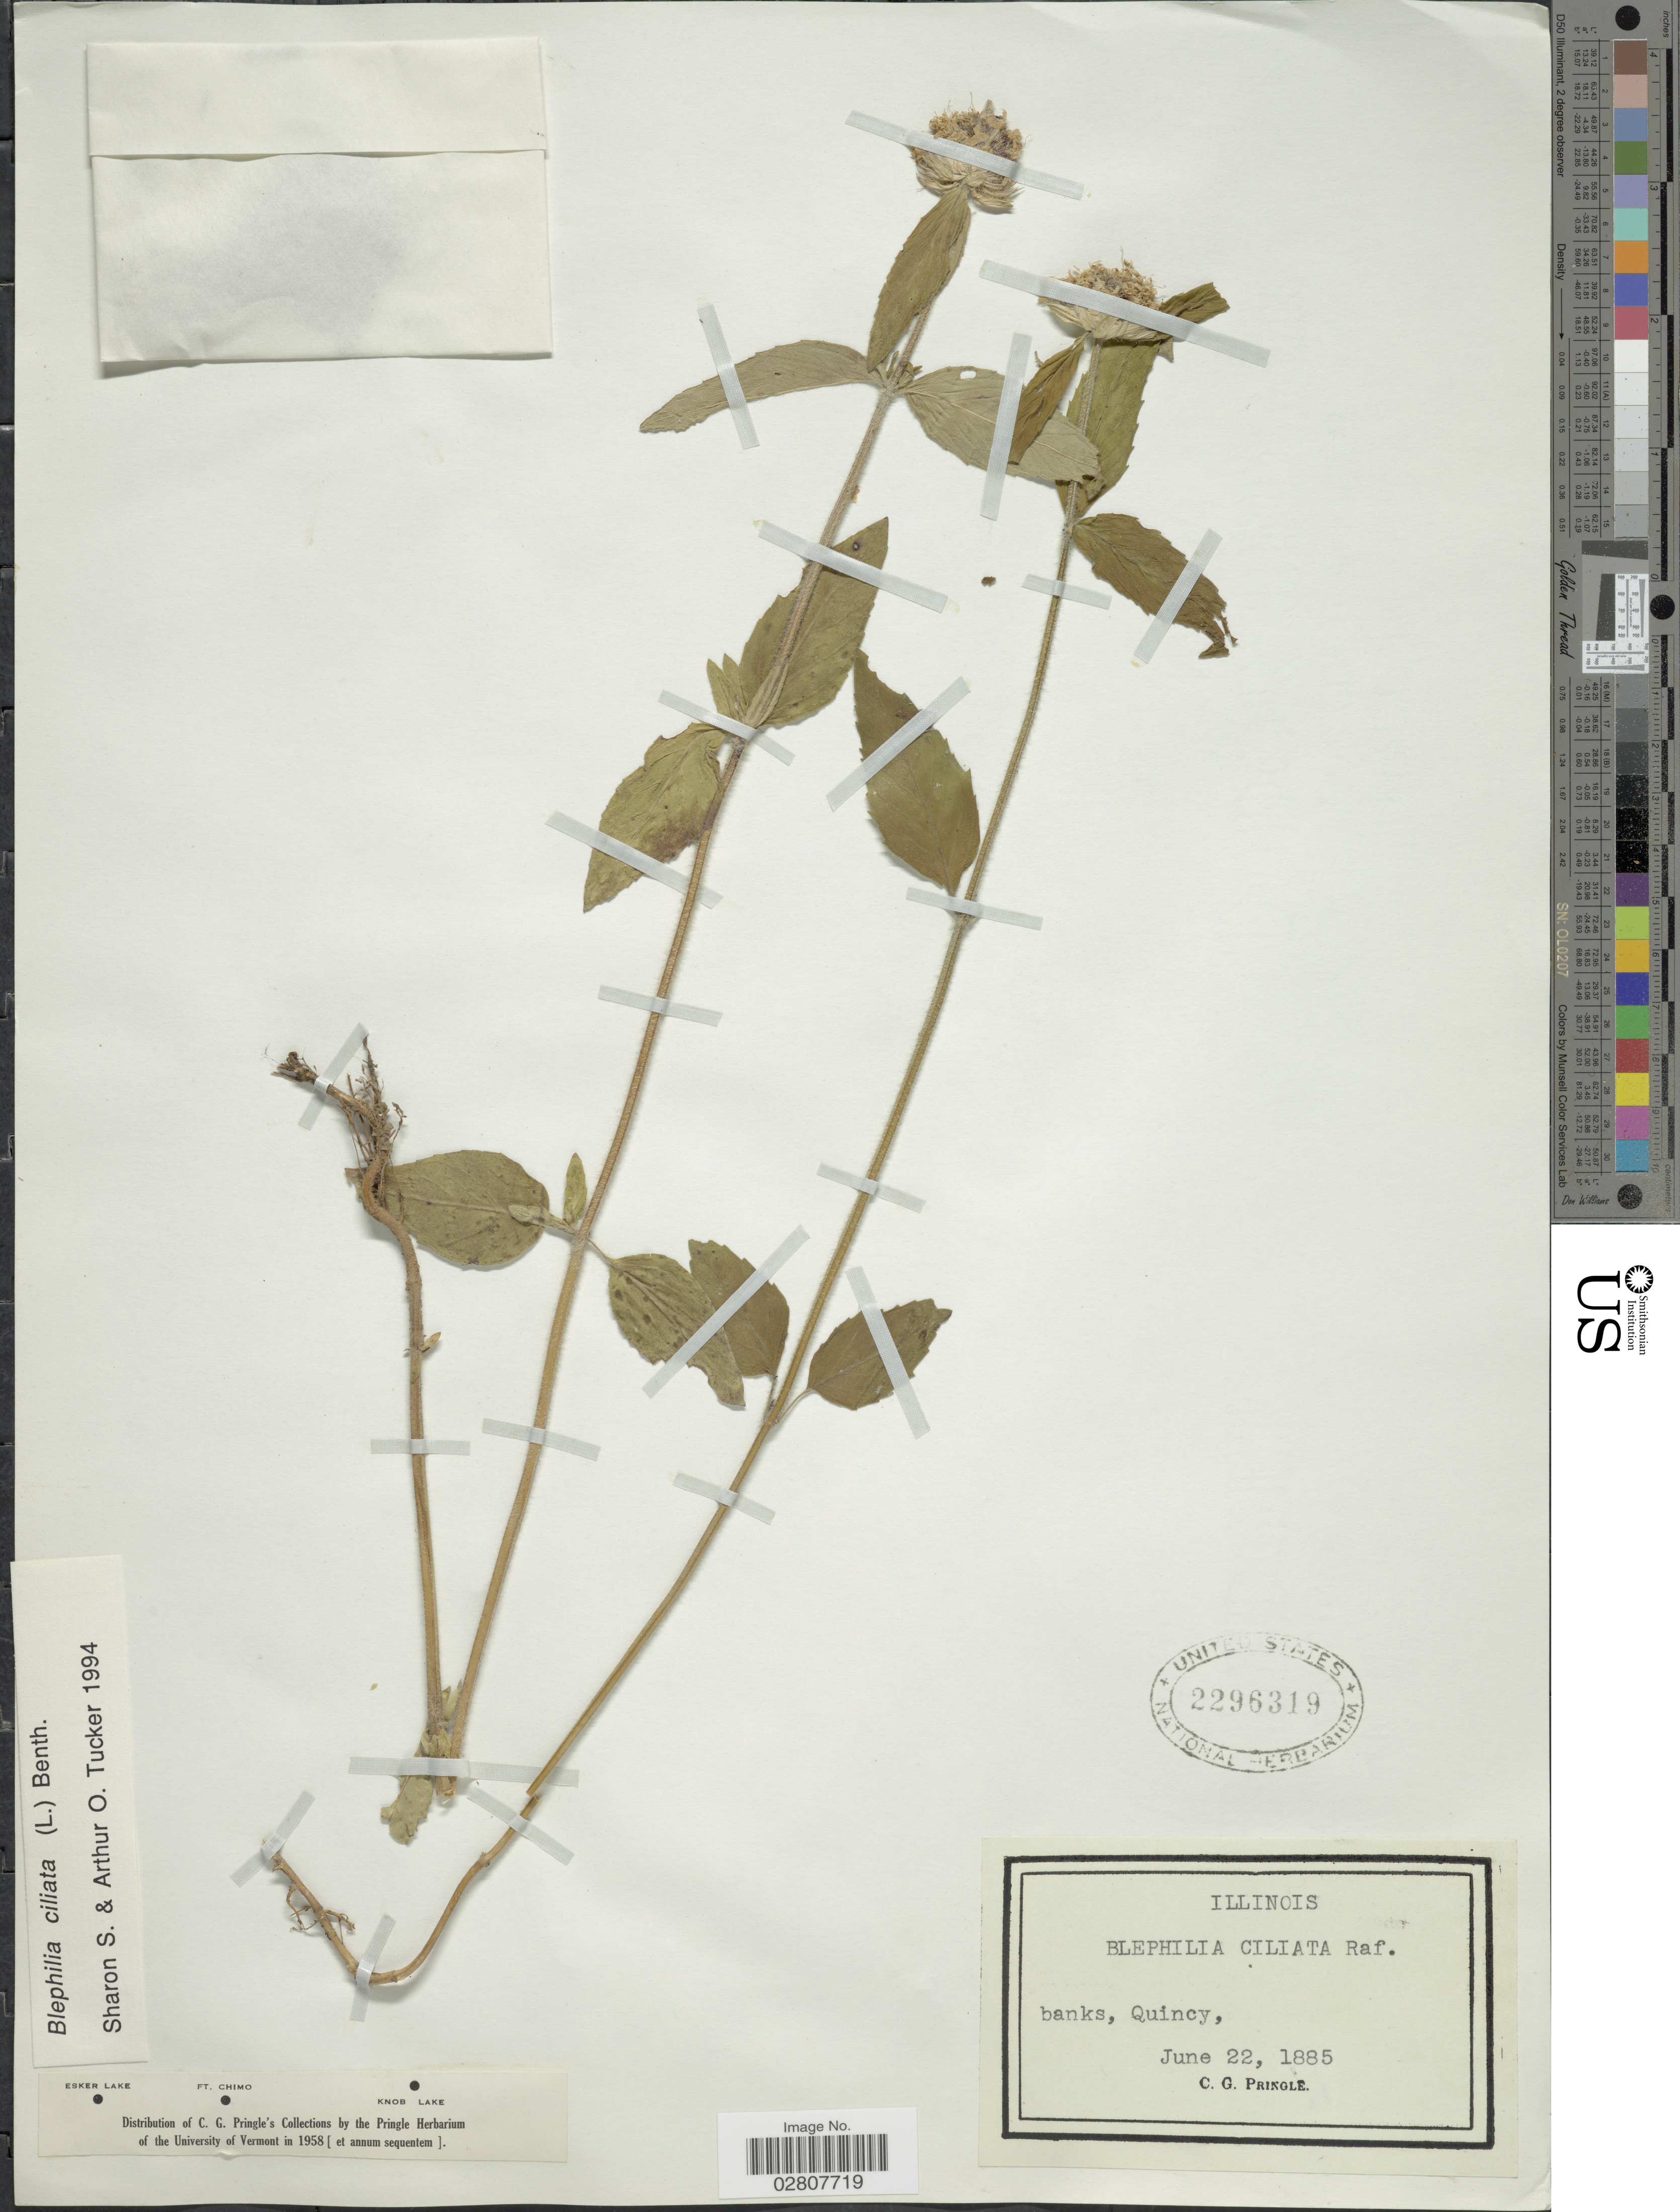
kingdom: Plantae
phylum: Tracheophyta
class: Magnoliopsida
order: Lamiales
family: Lamiaceae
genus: Blephilia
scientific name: Blephilia ciliata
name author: (L.) Raf. ex Benth.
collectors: C. G. Pringle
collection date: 1885-06-22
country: United States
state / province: Illinois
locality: Quincy.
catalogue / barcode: US 2296319